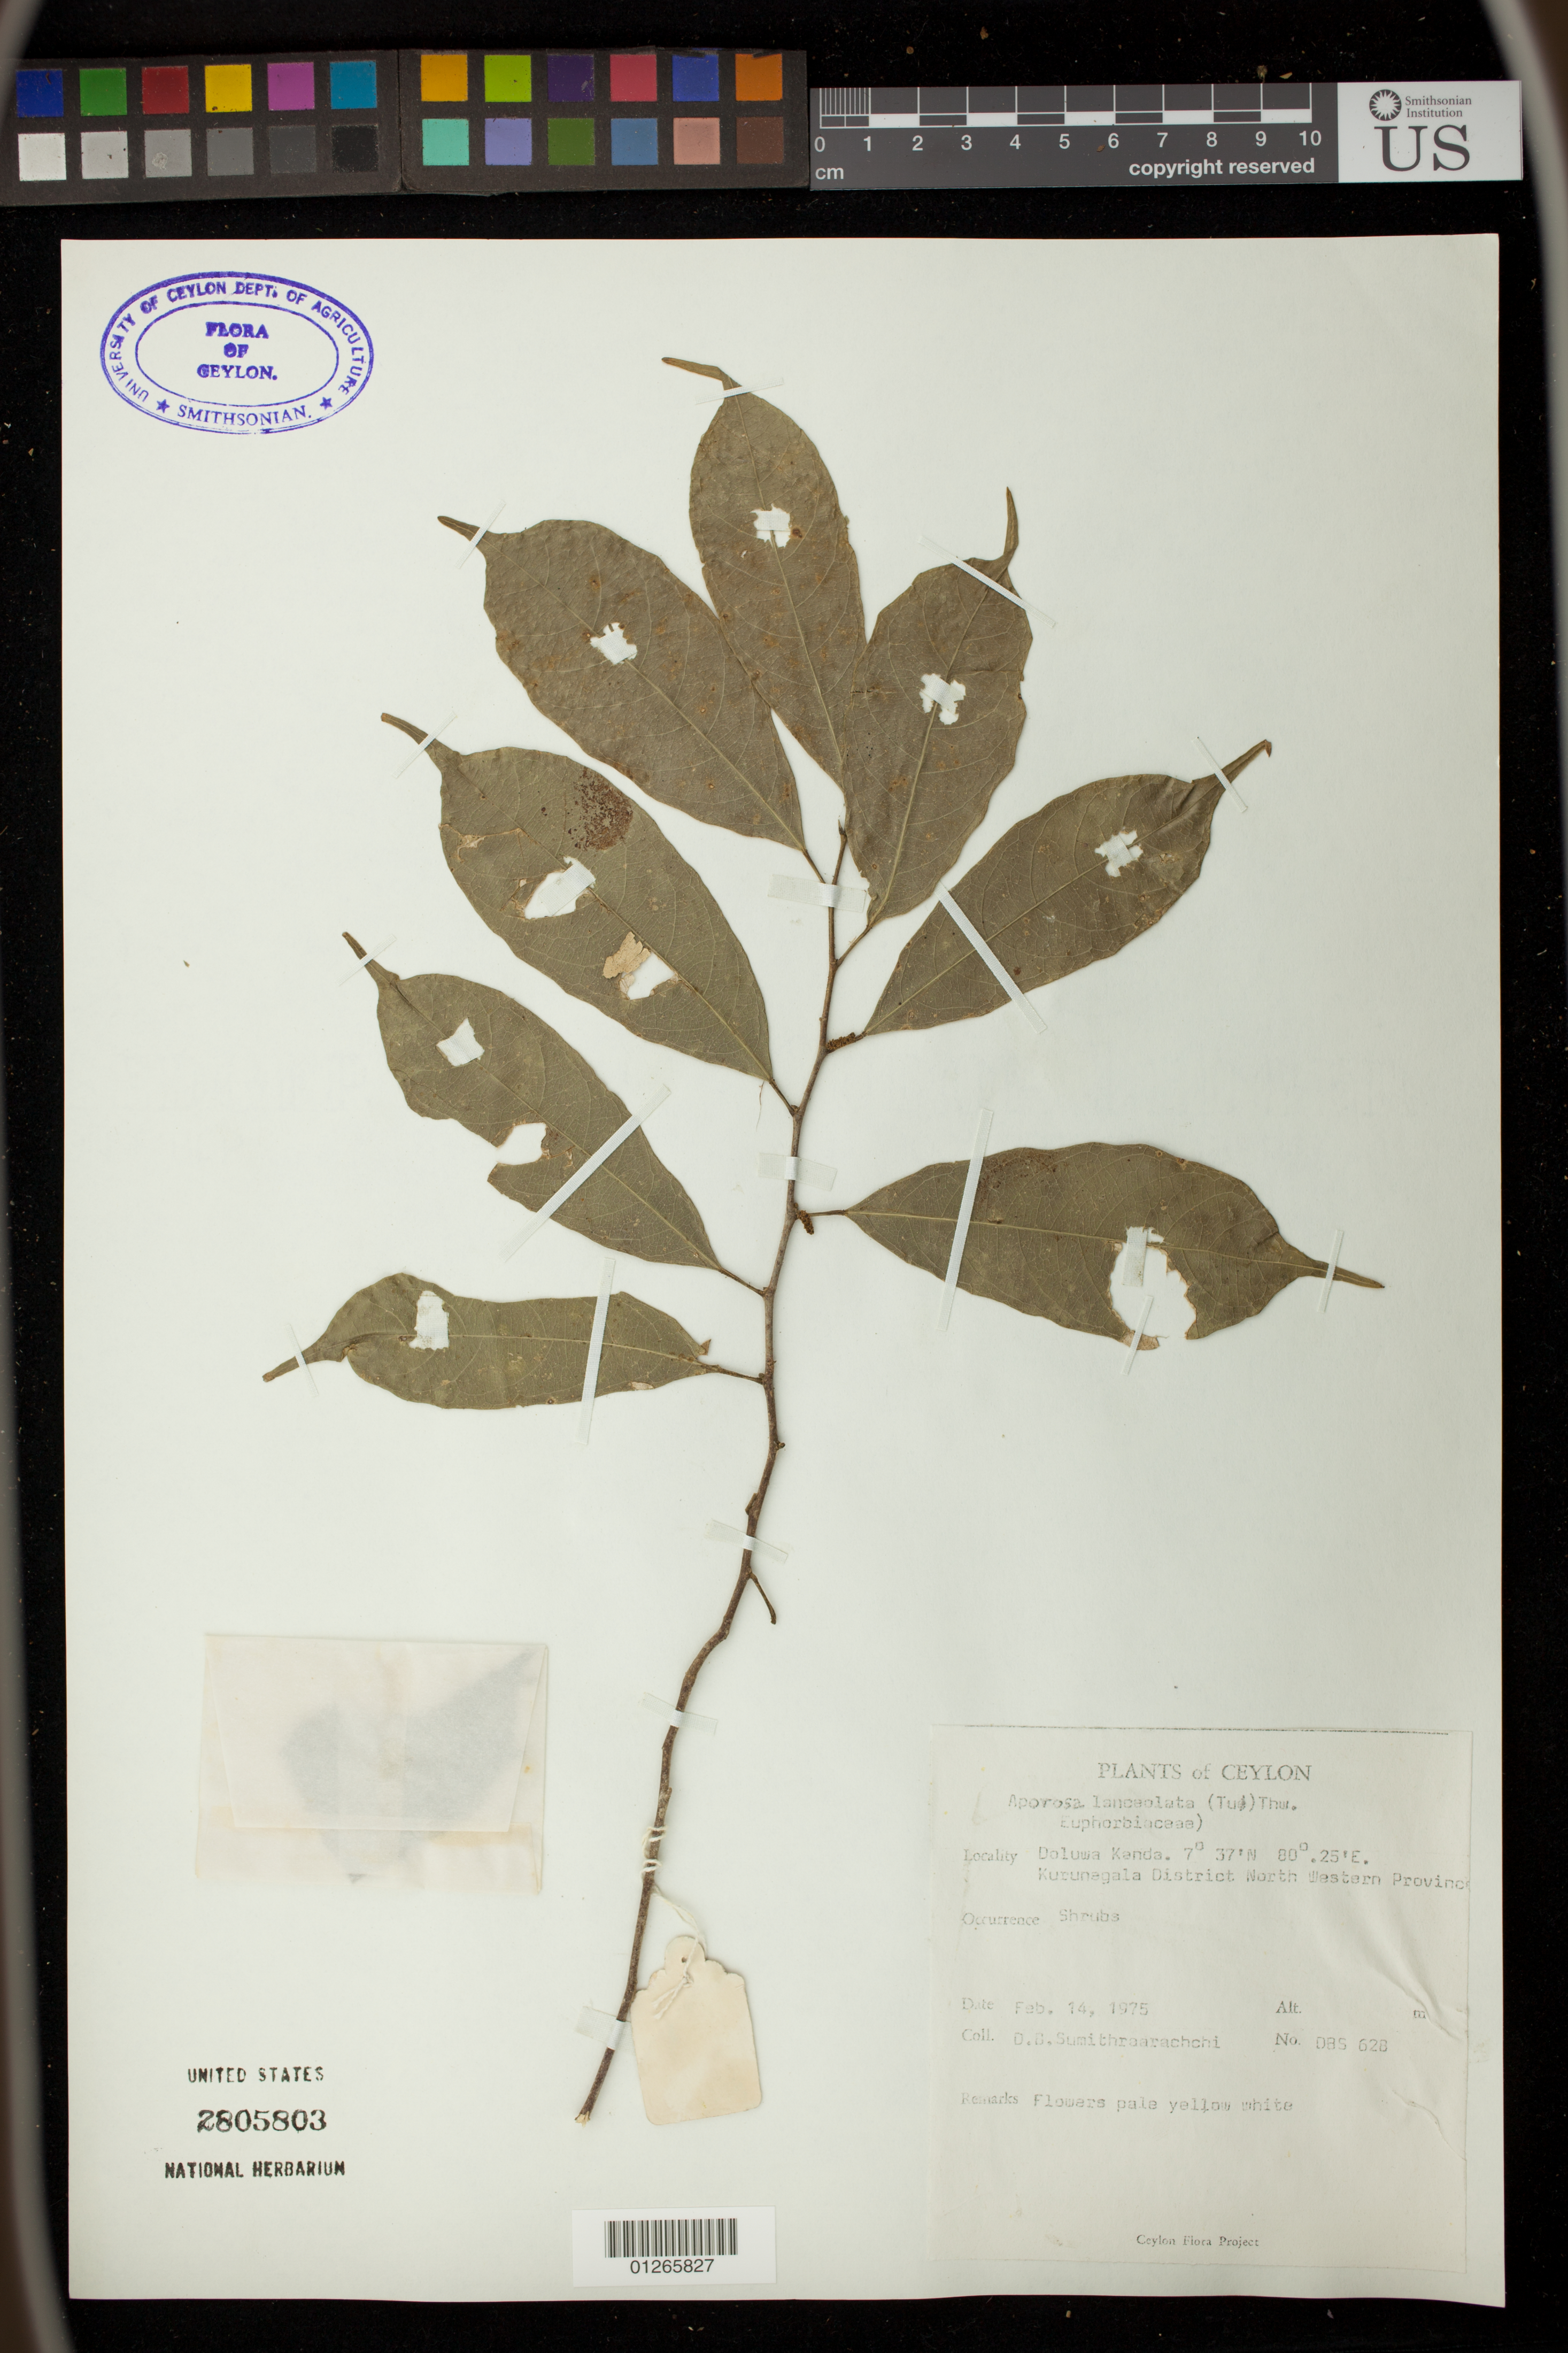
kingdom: Plantae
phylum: Tracheophyta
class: Magnoliopsida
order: Malpighiales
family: Phyllanthaceae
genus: Aporosa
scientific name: Aporosa lanceolata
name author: Müll. Arg.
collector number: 628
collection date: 1975-02-14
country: Sri Lanka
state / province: North Western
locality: Doluwa Kenda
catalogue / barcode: US 2805803